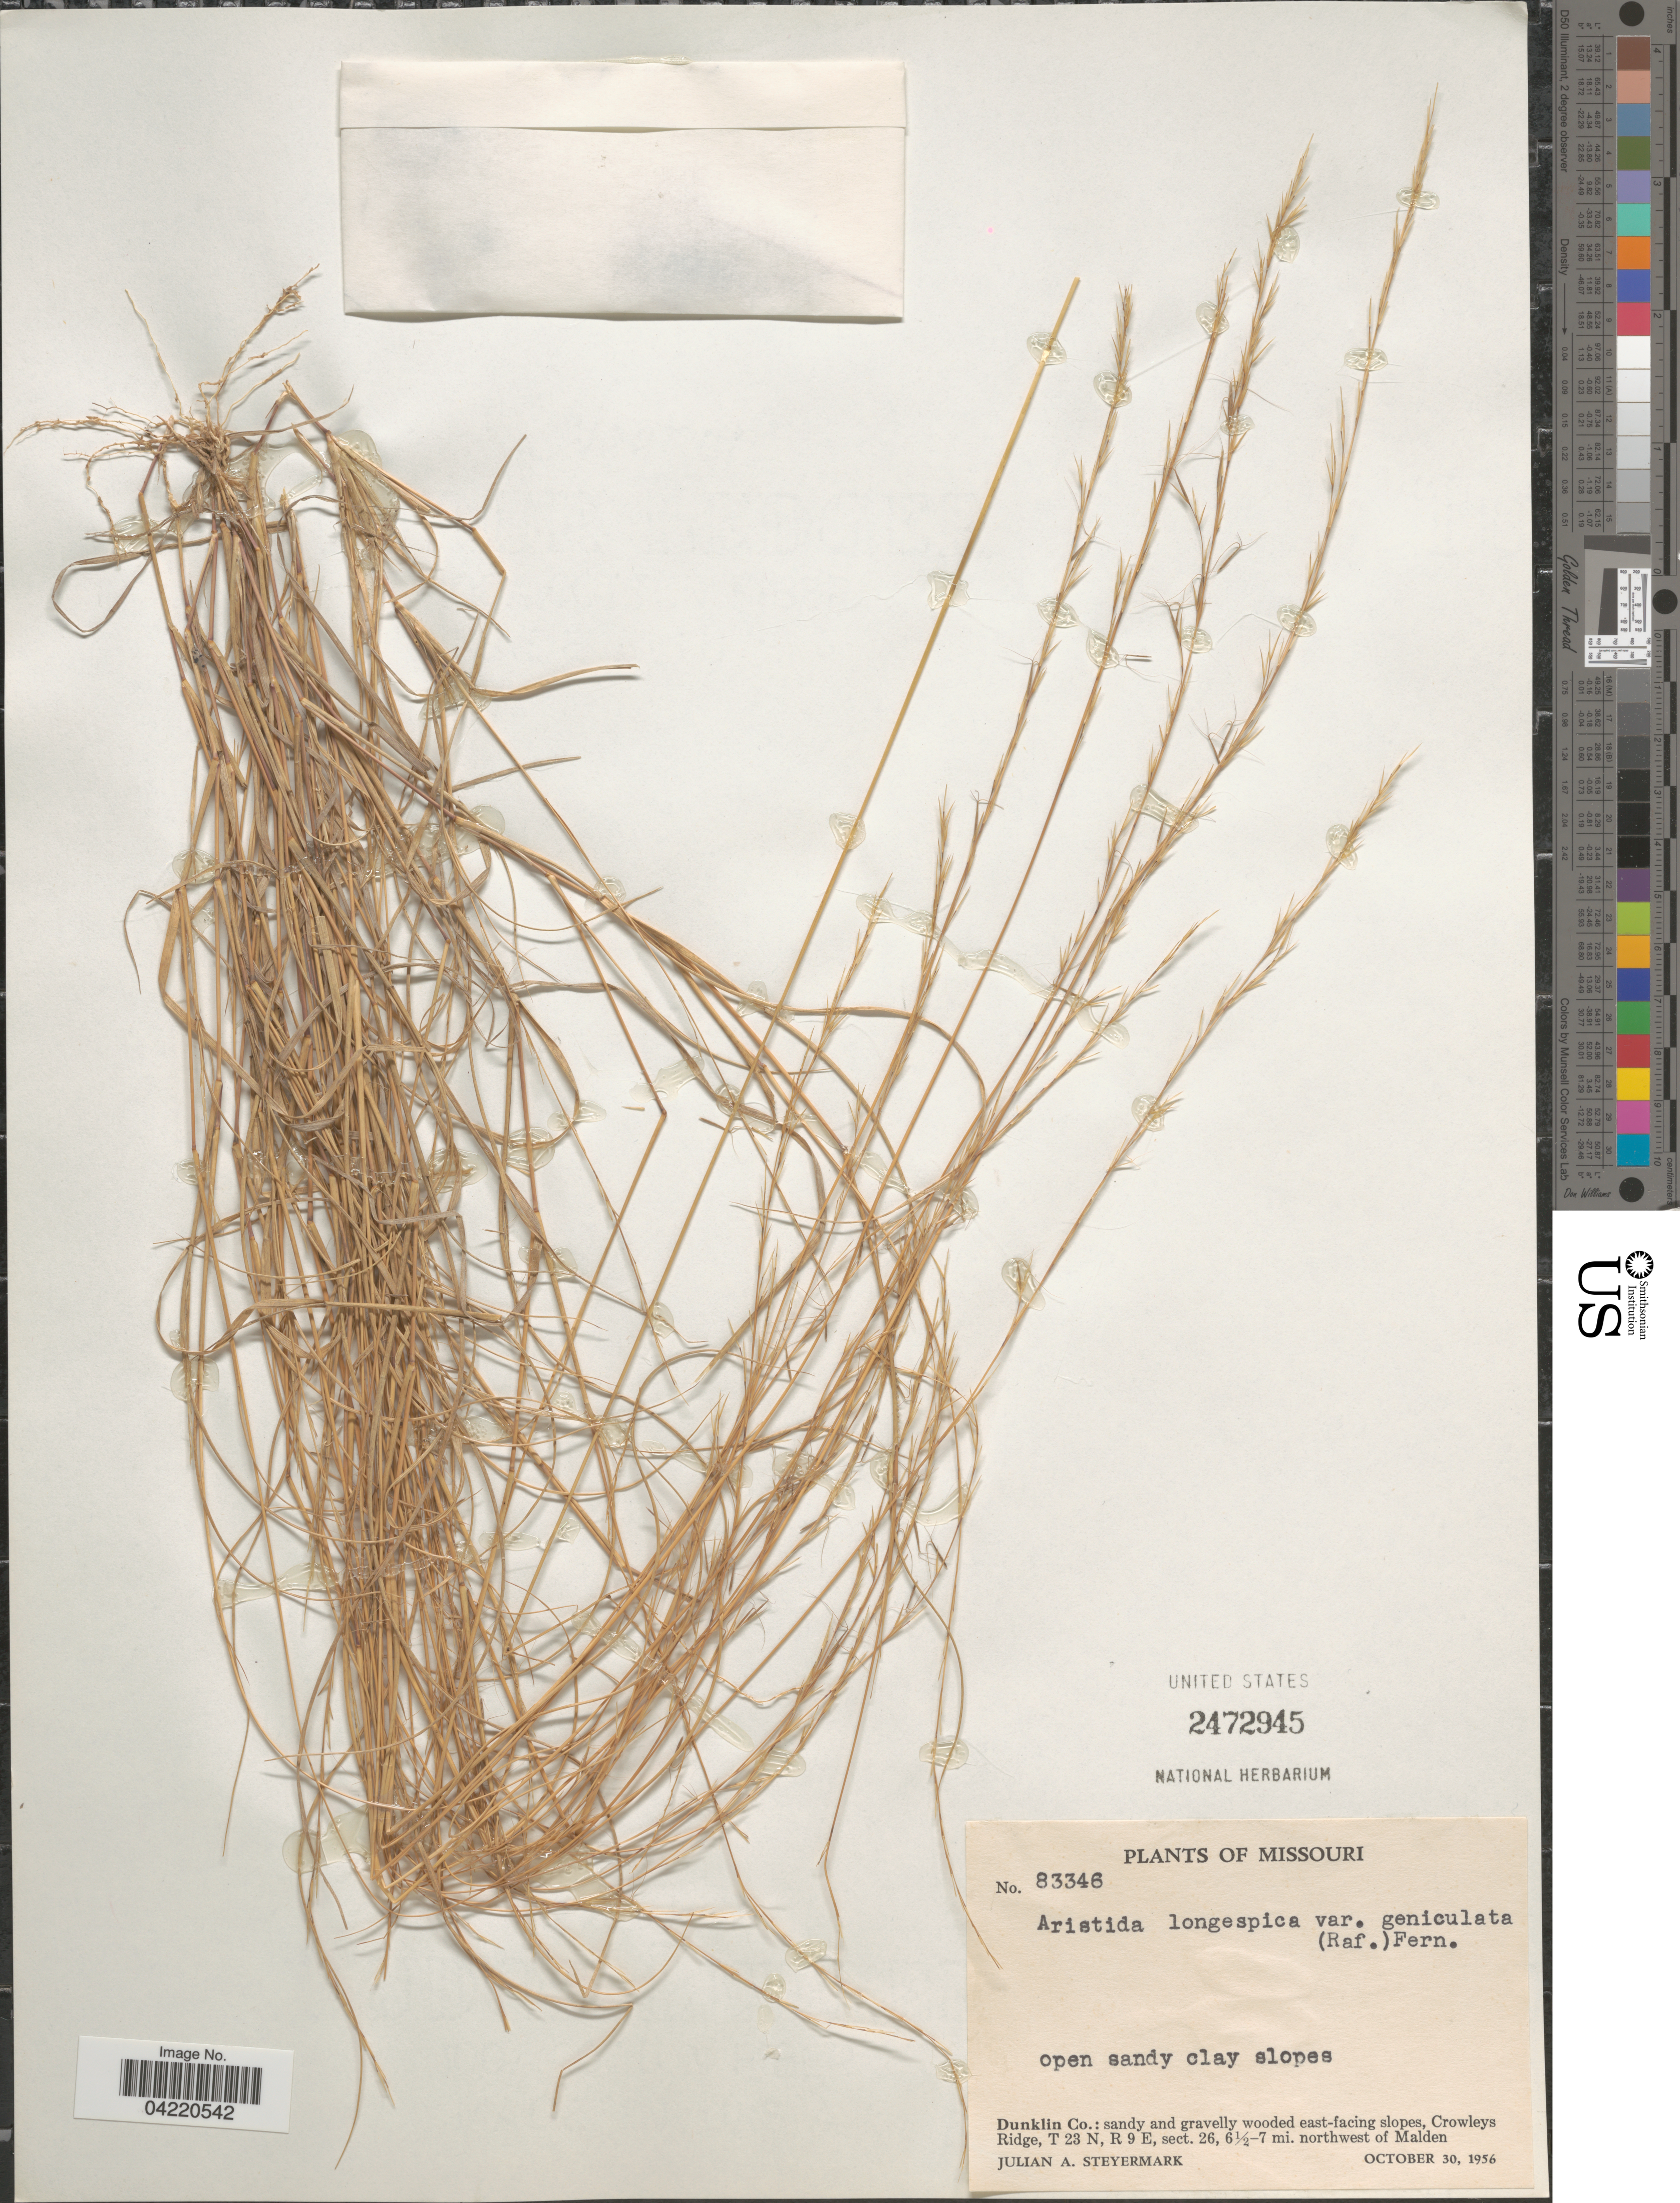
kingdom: Plantae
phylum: Tracheophyta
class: Liliopsida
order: Poales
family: Poaceae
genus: Aristida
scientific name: Aristida longespica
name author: Poir.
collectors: J. Steyermark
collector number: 83346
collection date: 1956-10-30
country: United States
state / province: Missouri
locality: Dunklin Co.: sandy and gravelly wooded east-facing slopes, Crowleys Ridge, T 23 N, R 9 E, sect. 26, 6 1/2 - 7 mi. northwest of Malden.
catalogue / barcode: US 2472945